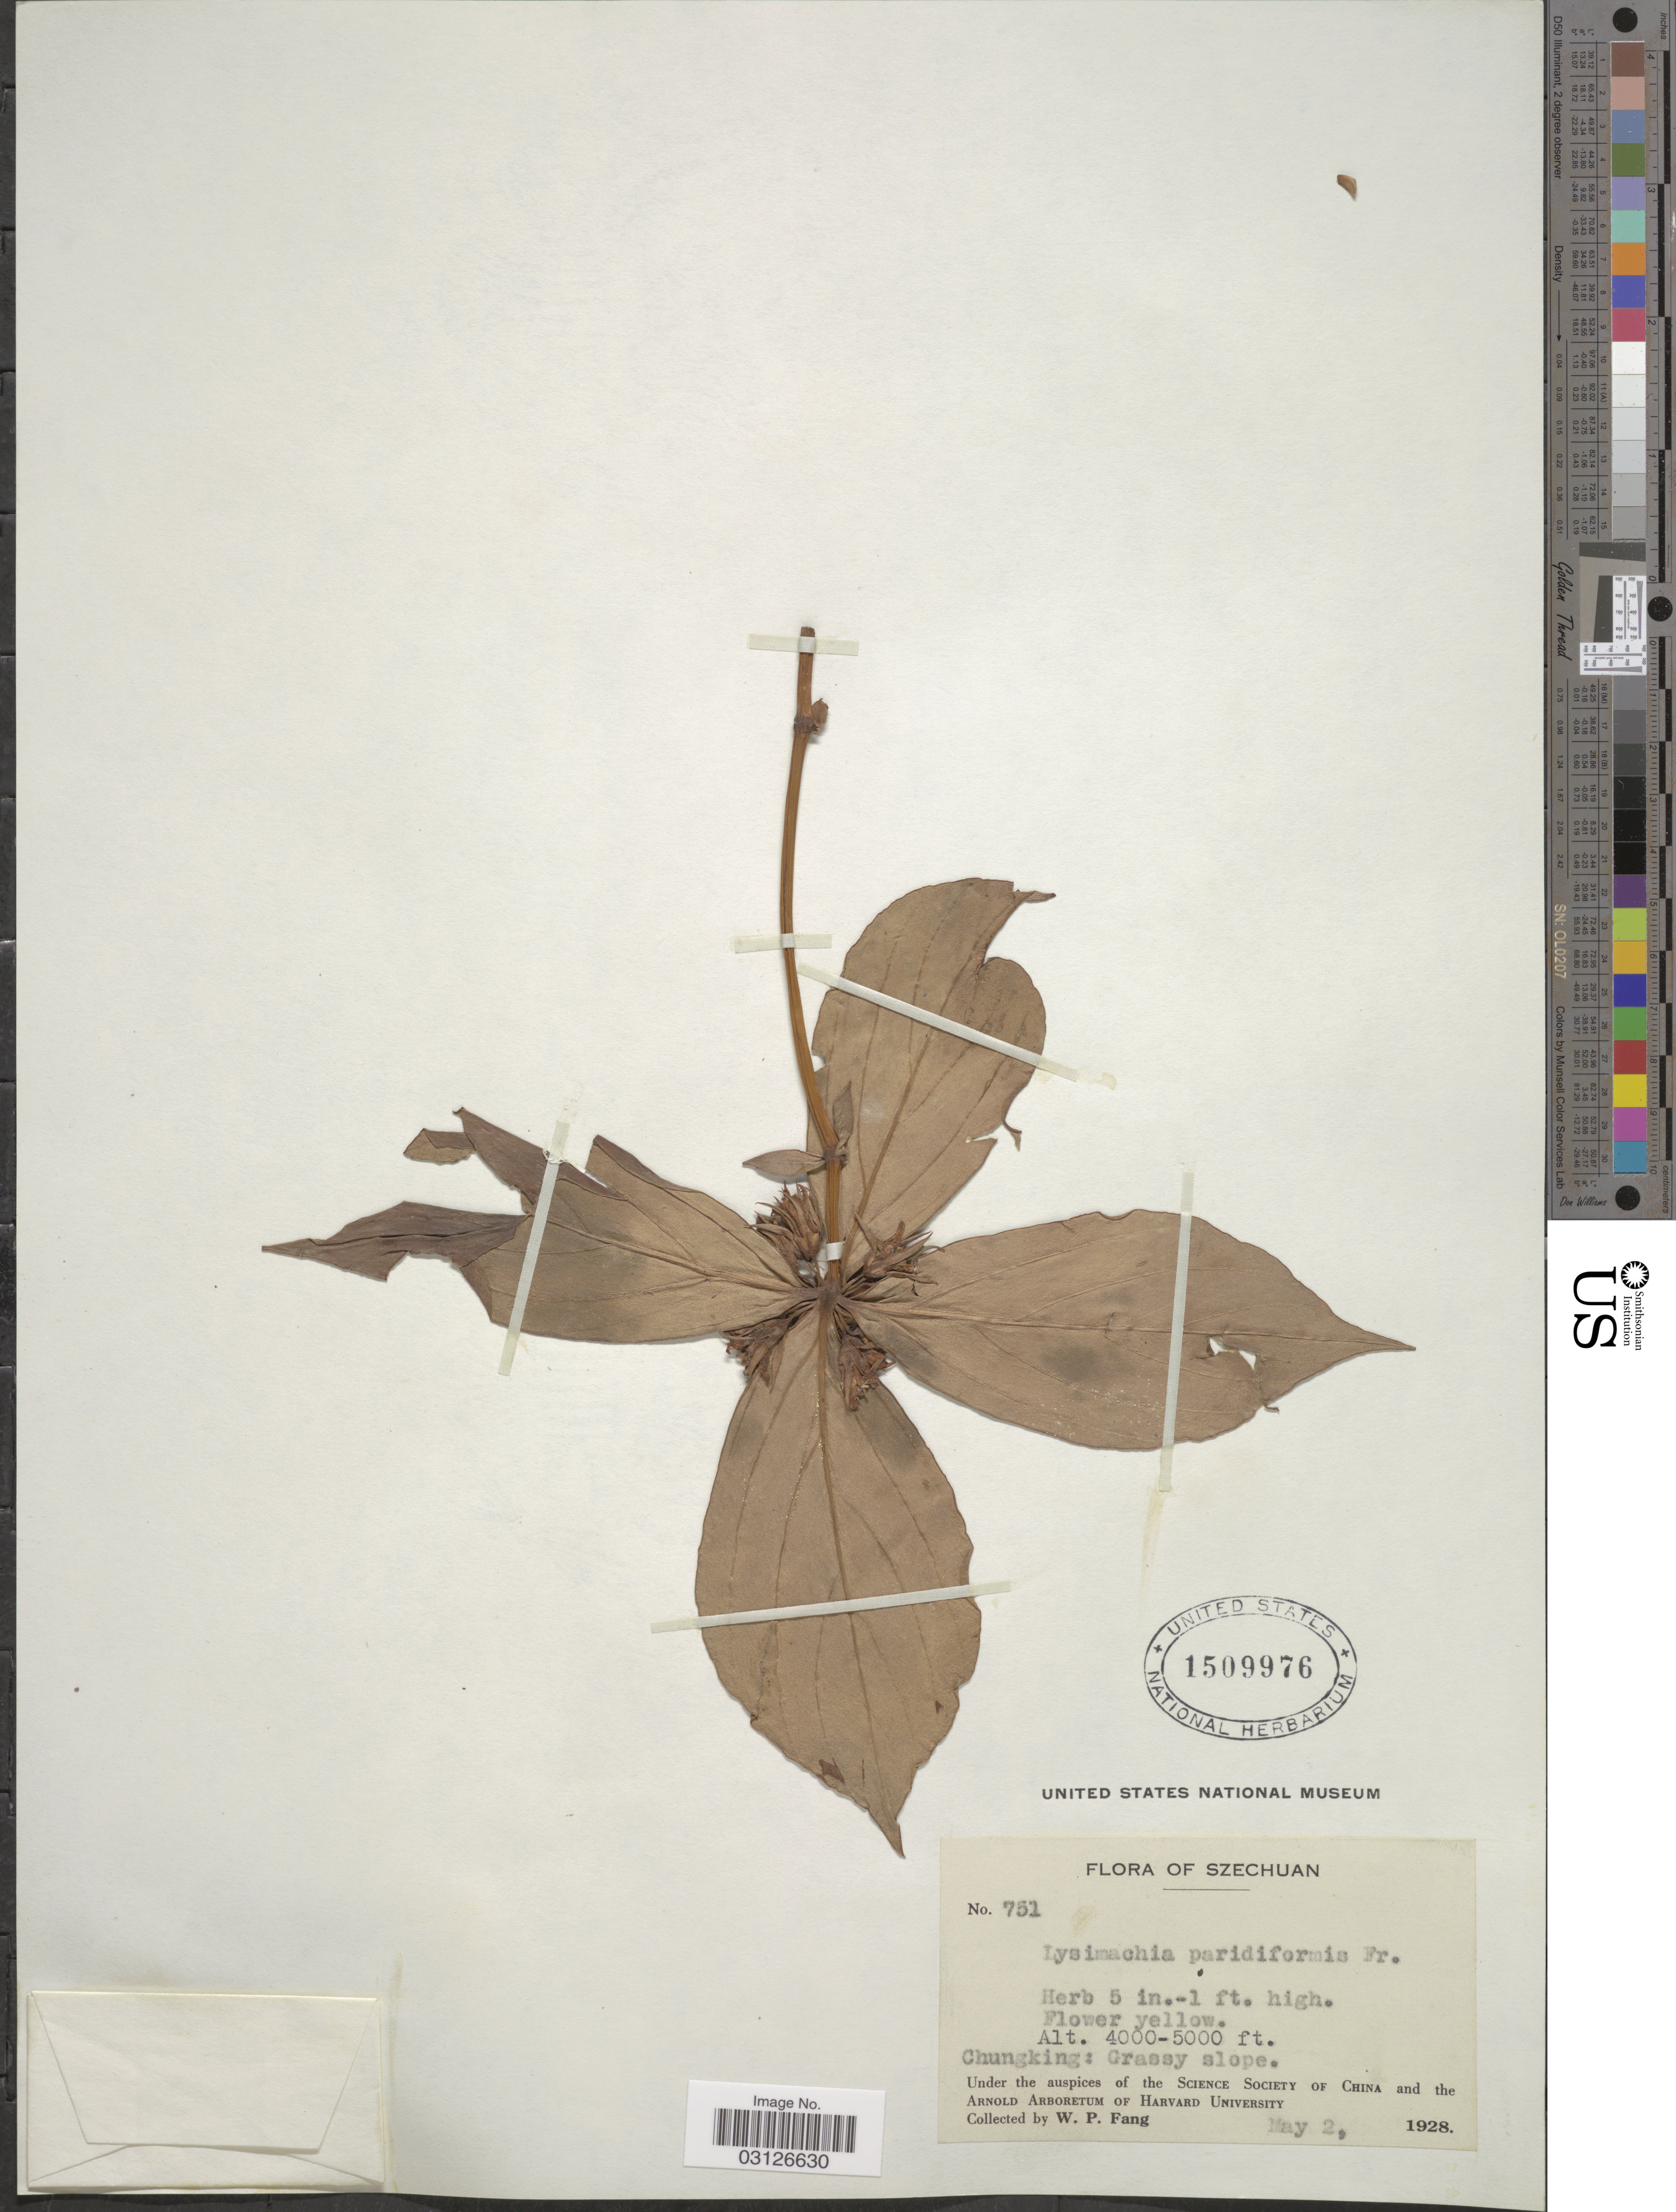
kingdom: Plantae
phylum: Tracheophyta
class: Magnoliopsida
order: Ericales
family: Primulaceae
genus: Lysimachia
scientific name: Lysimachia paridiformis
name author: Franch.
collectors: W. P. Fang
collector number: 751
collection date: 1928-05-02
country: China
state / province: Sichuan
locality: Szechuan. Chungking.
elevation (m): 1219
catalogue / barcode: US 1509976